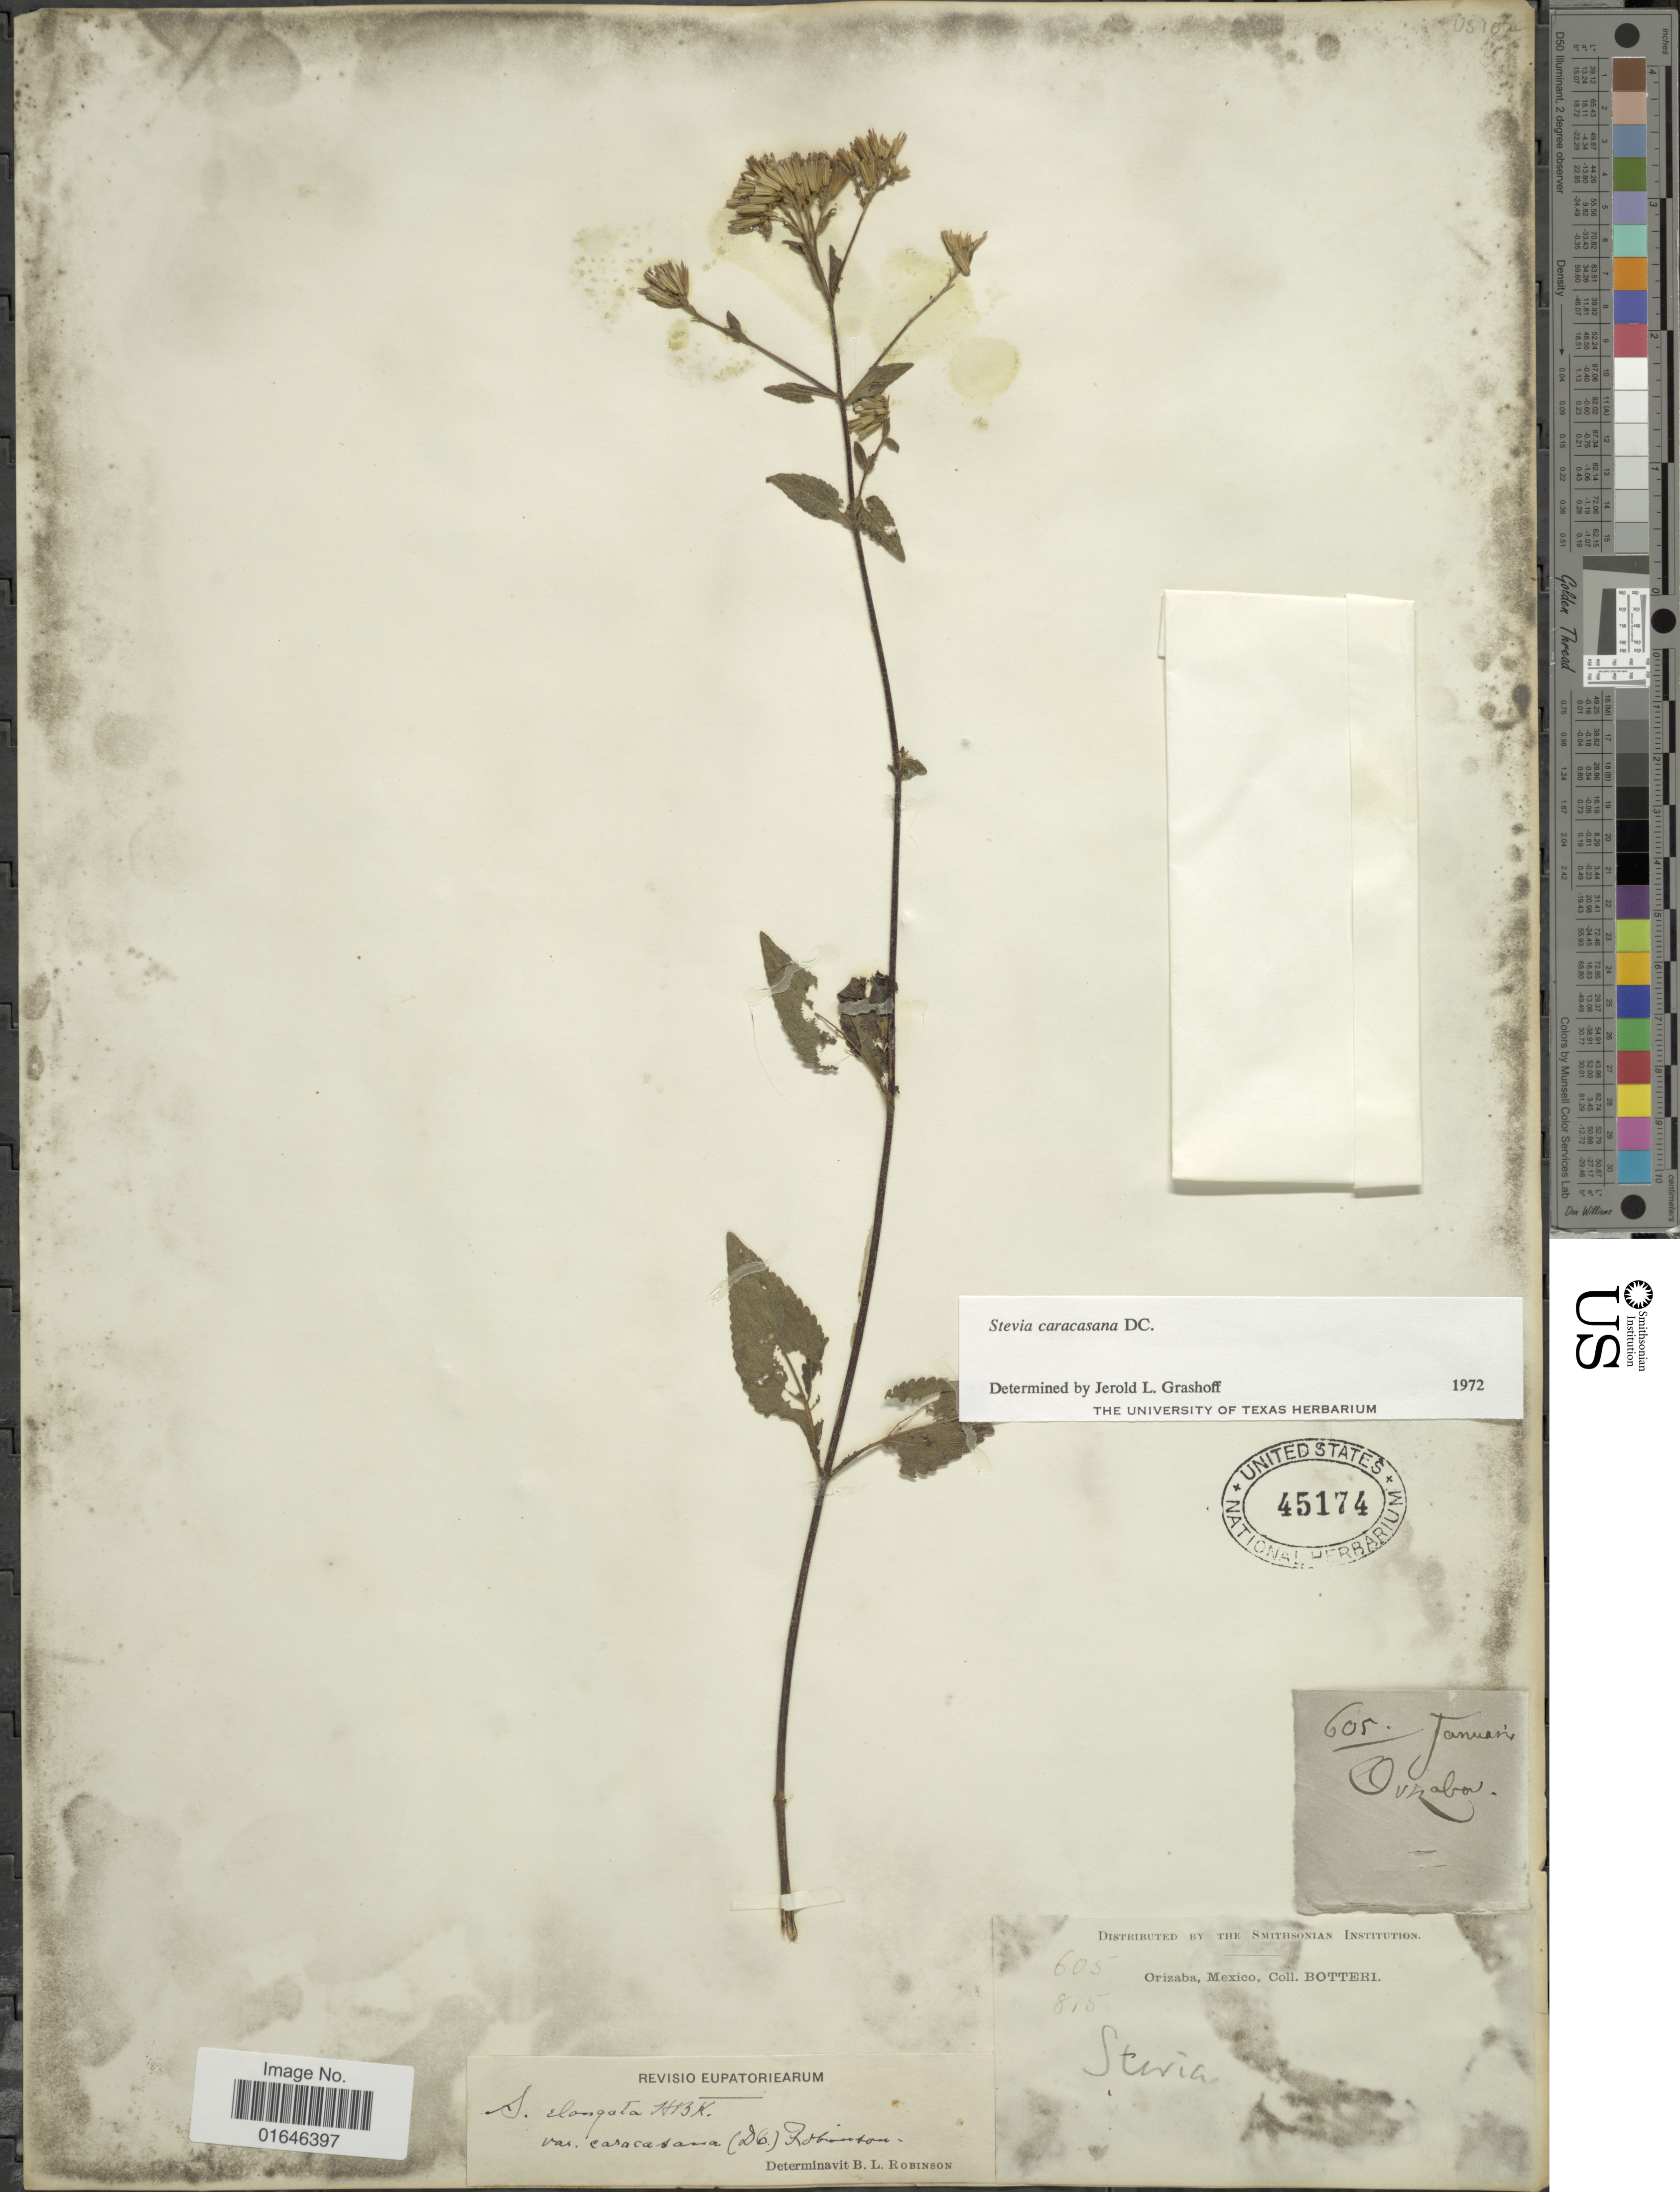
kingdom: Plantae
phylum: Tracheophyta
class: Magnoliopsida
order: Asterales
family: Asteraceae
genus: Stevia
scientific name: Stevia caracasana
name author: DC.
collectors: -. Botteri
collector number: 608/815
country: Mexico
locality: Orizaba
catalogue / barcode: US 45174